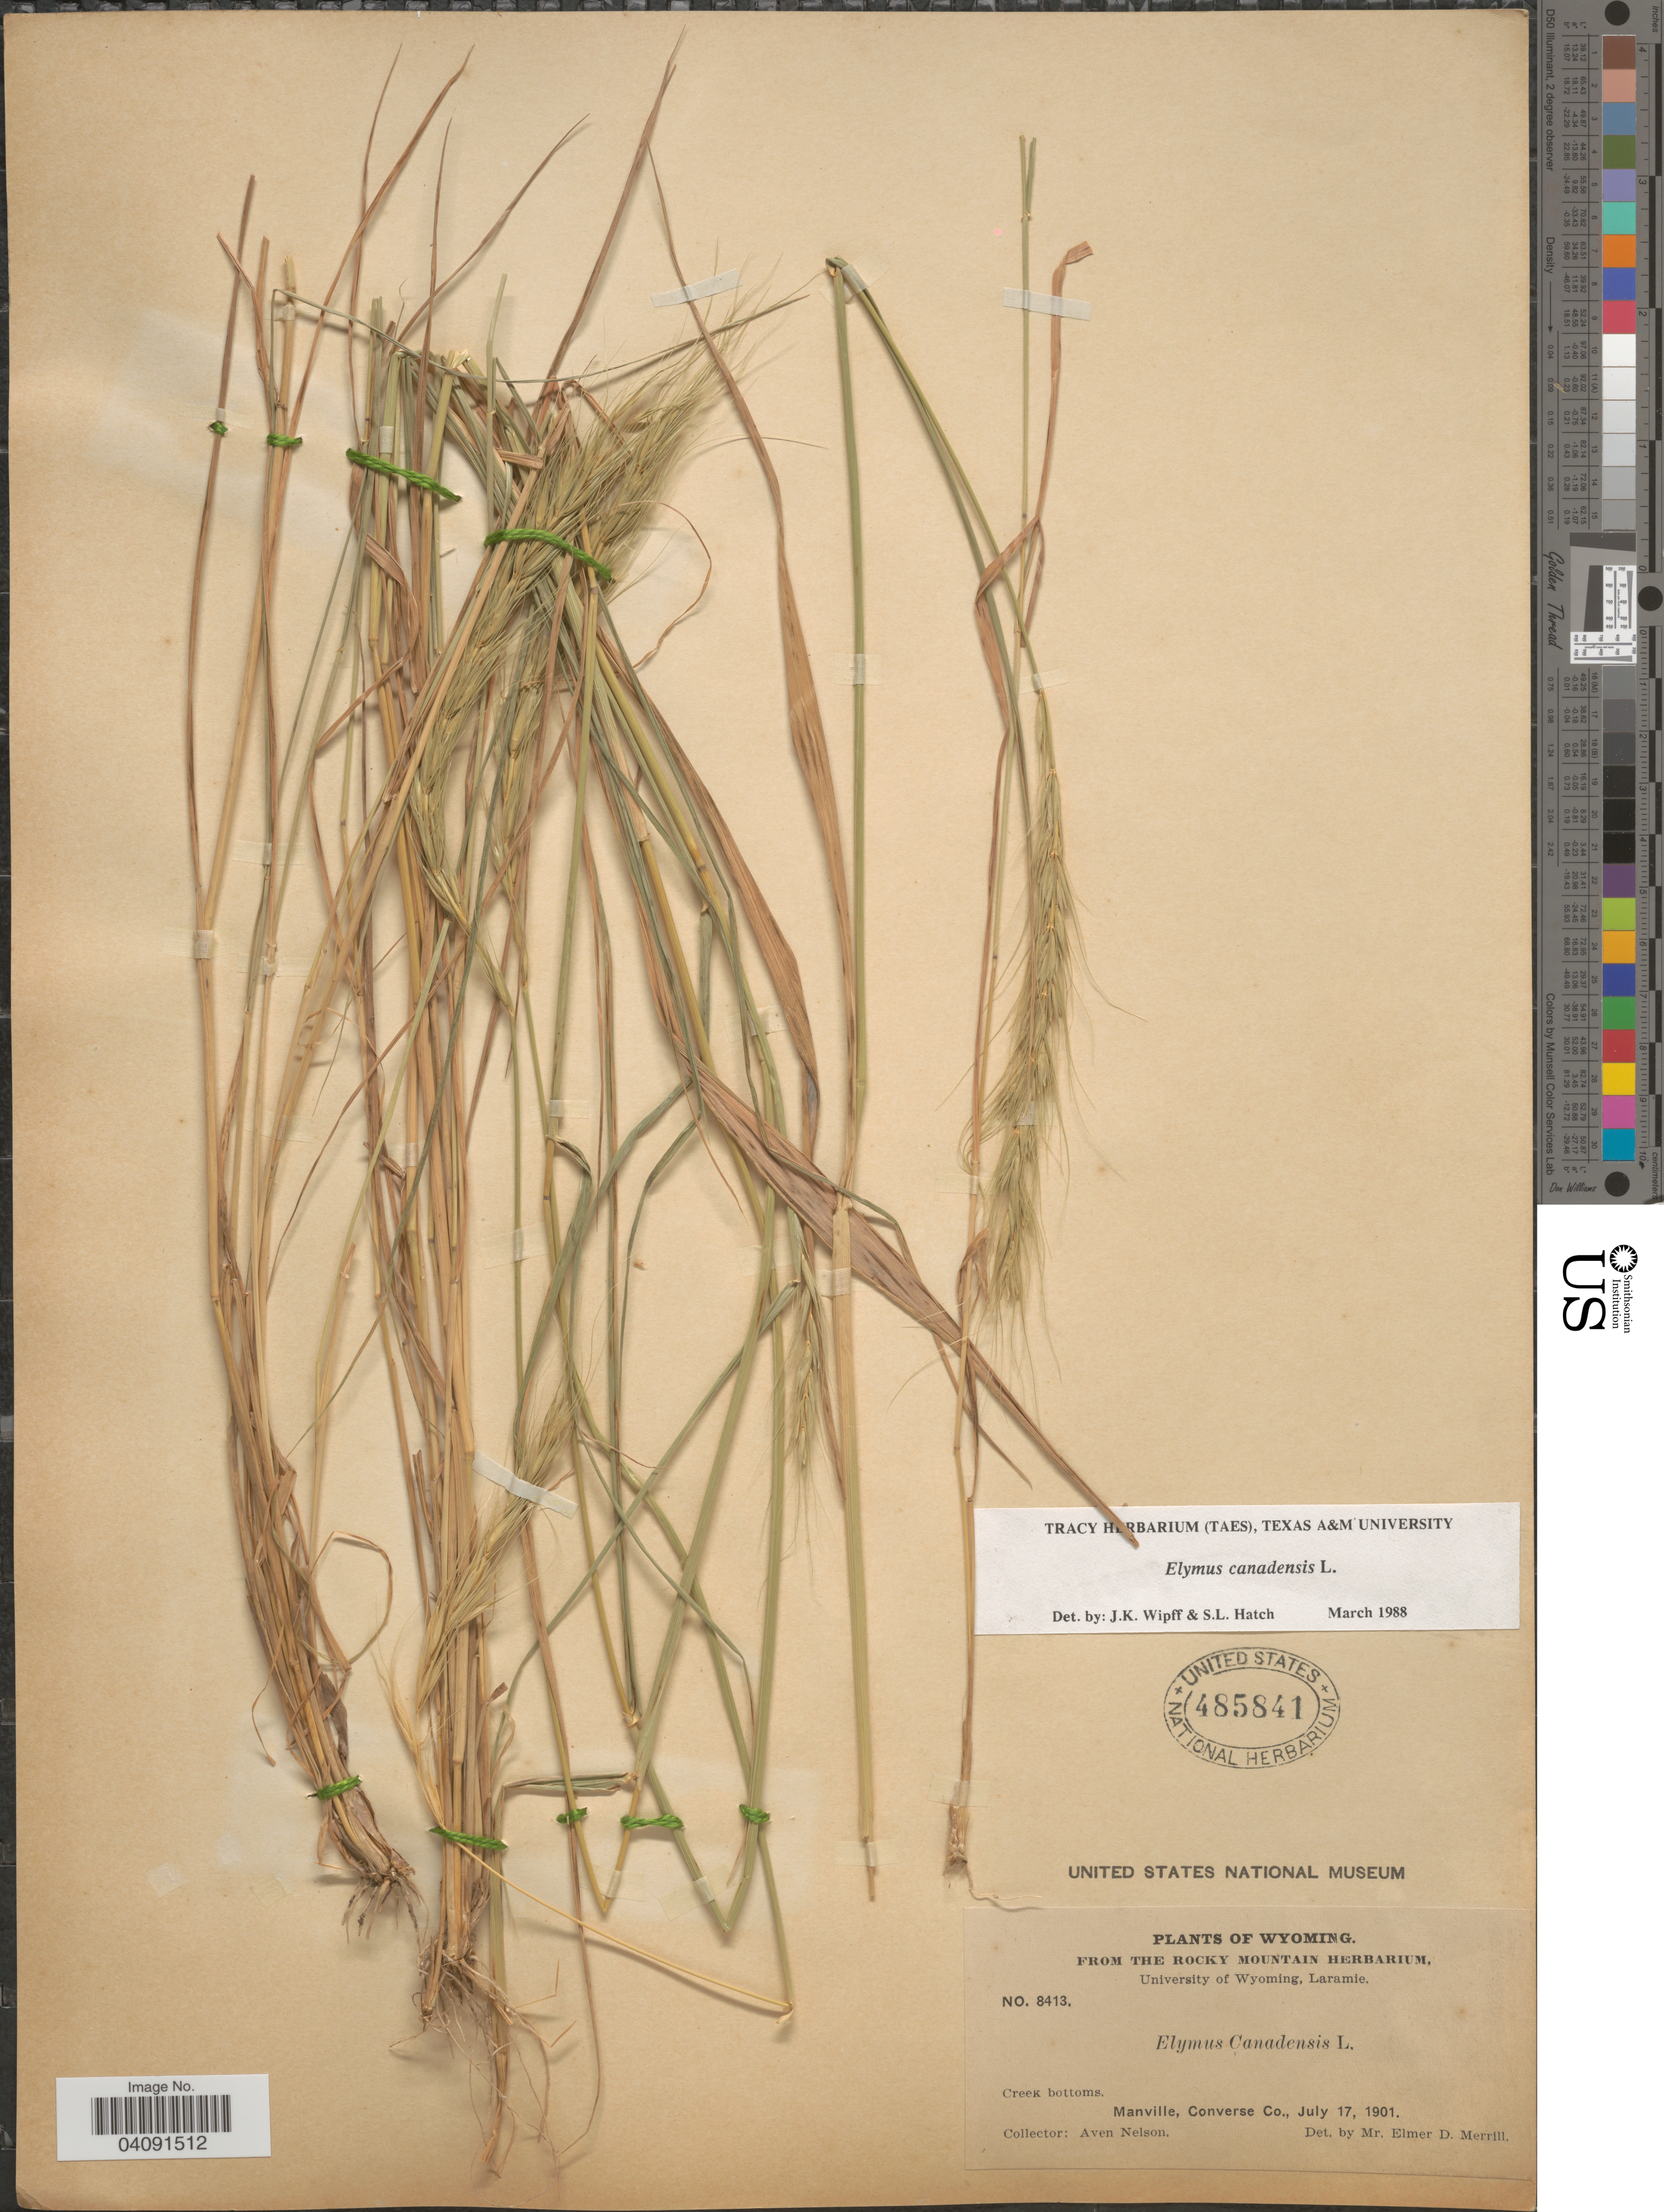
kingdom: Plantae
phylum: Tracheophyta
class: Liliopsida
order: Poales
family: Poaceae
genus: Elymus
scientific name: Elymus canadensis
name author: L.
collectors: A. Nelson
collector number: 8413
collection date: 1901-07-17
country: United States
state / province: Wyoming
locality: Creek bottoms. Manville, Converse Co.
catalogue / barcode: US 485841